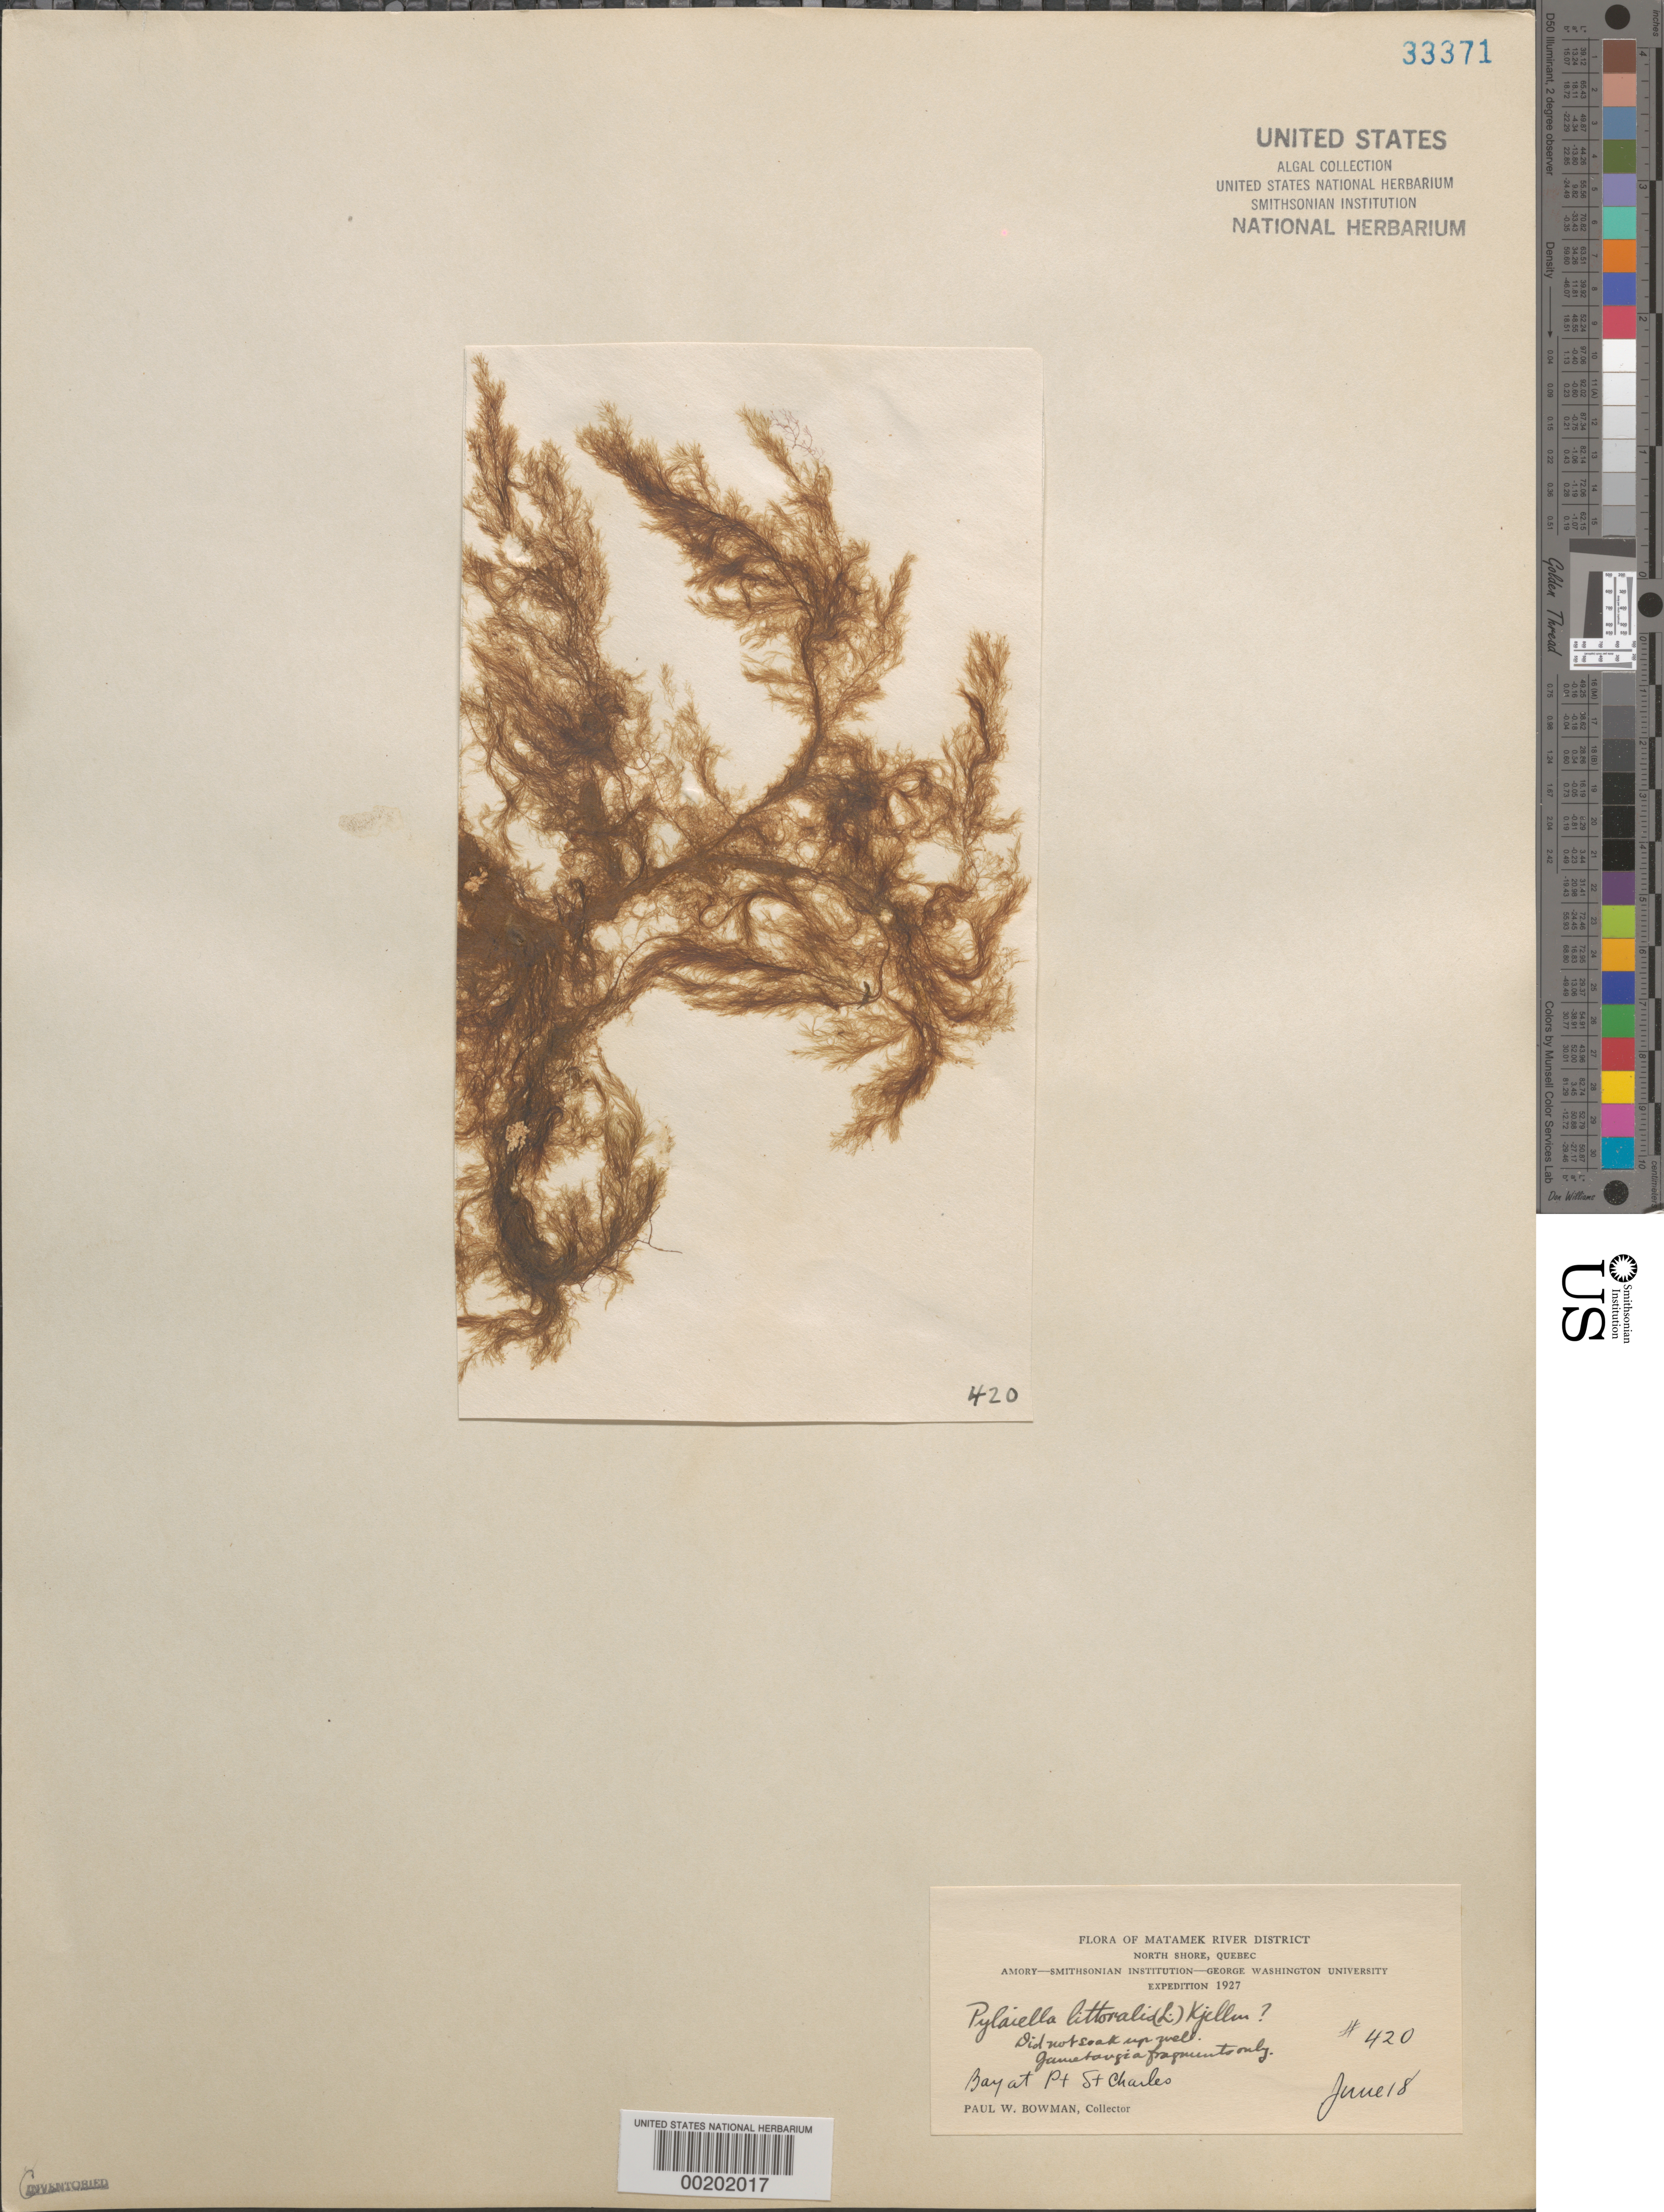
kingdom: Chromista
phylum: Ochrophyta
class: Phaeophyceae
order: Ectocarpales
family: Acinetosporaceae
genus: Pylaiella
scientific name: Pylaiella litoralis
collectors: P. Bowman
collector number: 420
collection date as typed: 18 Jun 1927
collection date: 1927-06-18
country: Canada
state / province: Quebec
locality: Matamek river district, north shore, bay at point st. charles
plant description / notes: Amory-Smithsonian Institution-George Washington University Expedition, 1927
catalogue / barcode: US 33371